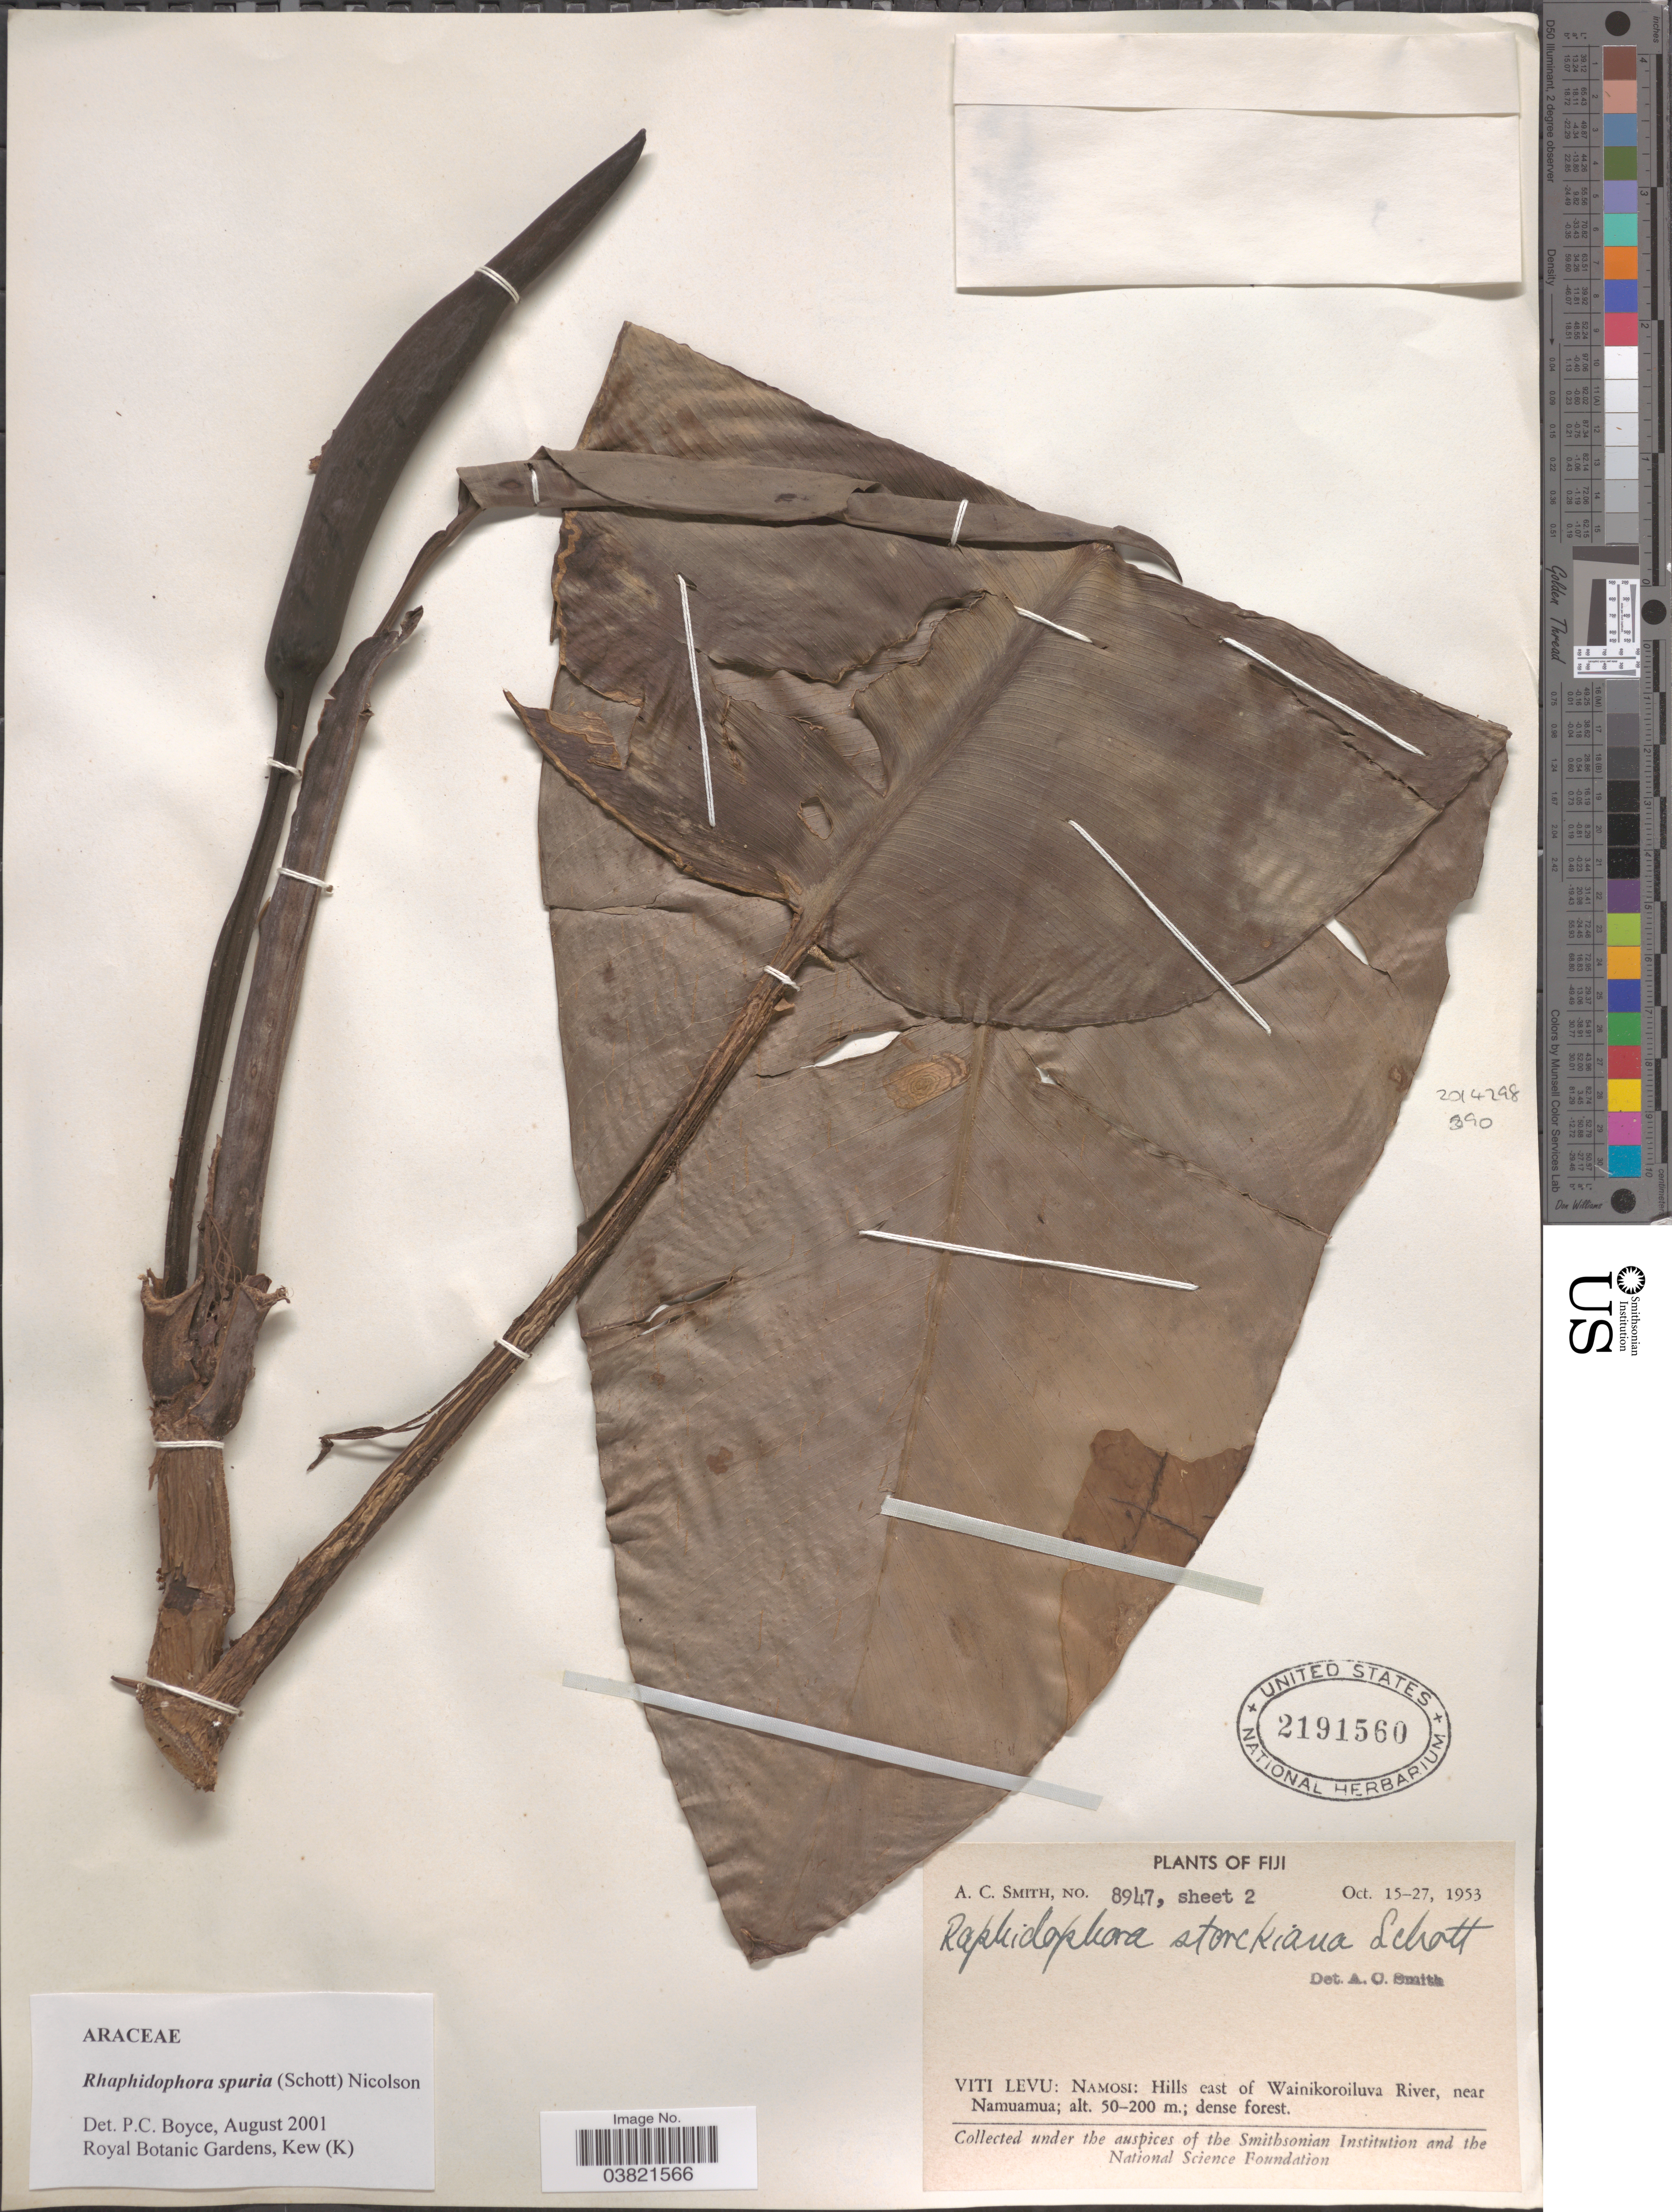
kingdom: Plantae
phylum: Tracheophyta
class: Liliopsida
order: Alismatales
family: Araceae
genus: Rhaphidophora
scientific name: Rhaphidophora spuria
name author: (Schott) Nicolson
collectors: A. C. Smith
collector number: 8947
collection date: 1953-10-15/1953-10-27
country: Fiji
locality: Viti Levu: Namosi: Hill east of Wainikoroiluva River, near Namuamua.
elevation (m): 50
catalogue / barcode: US 2191560